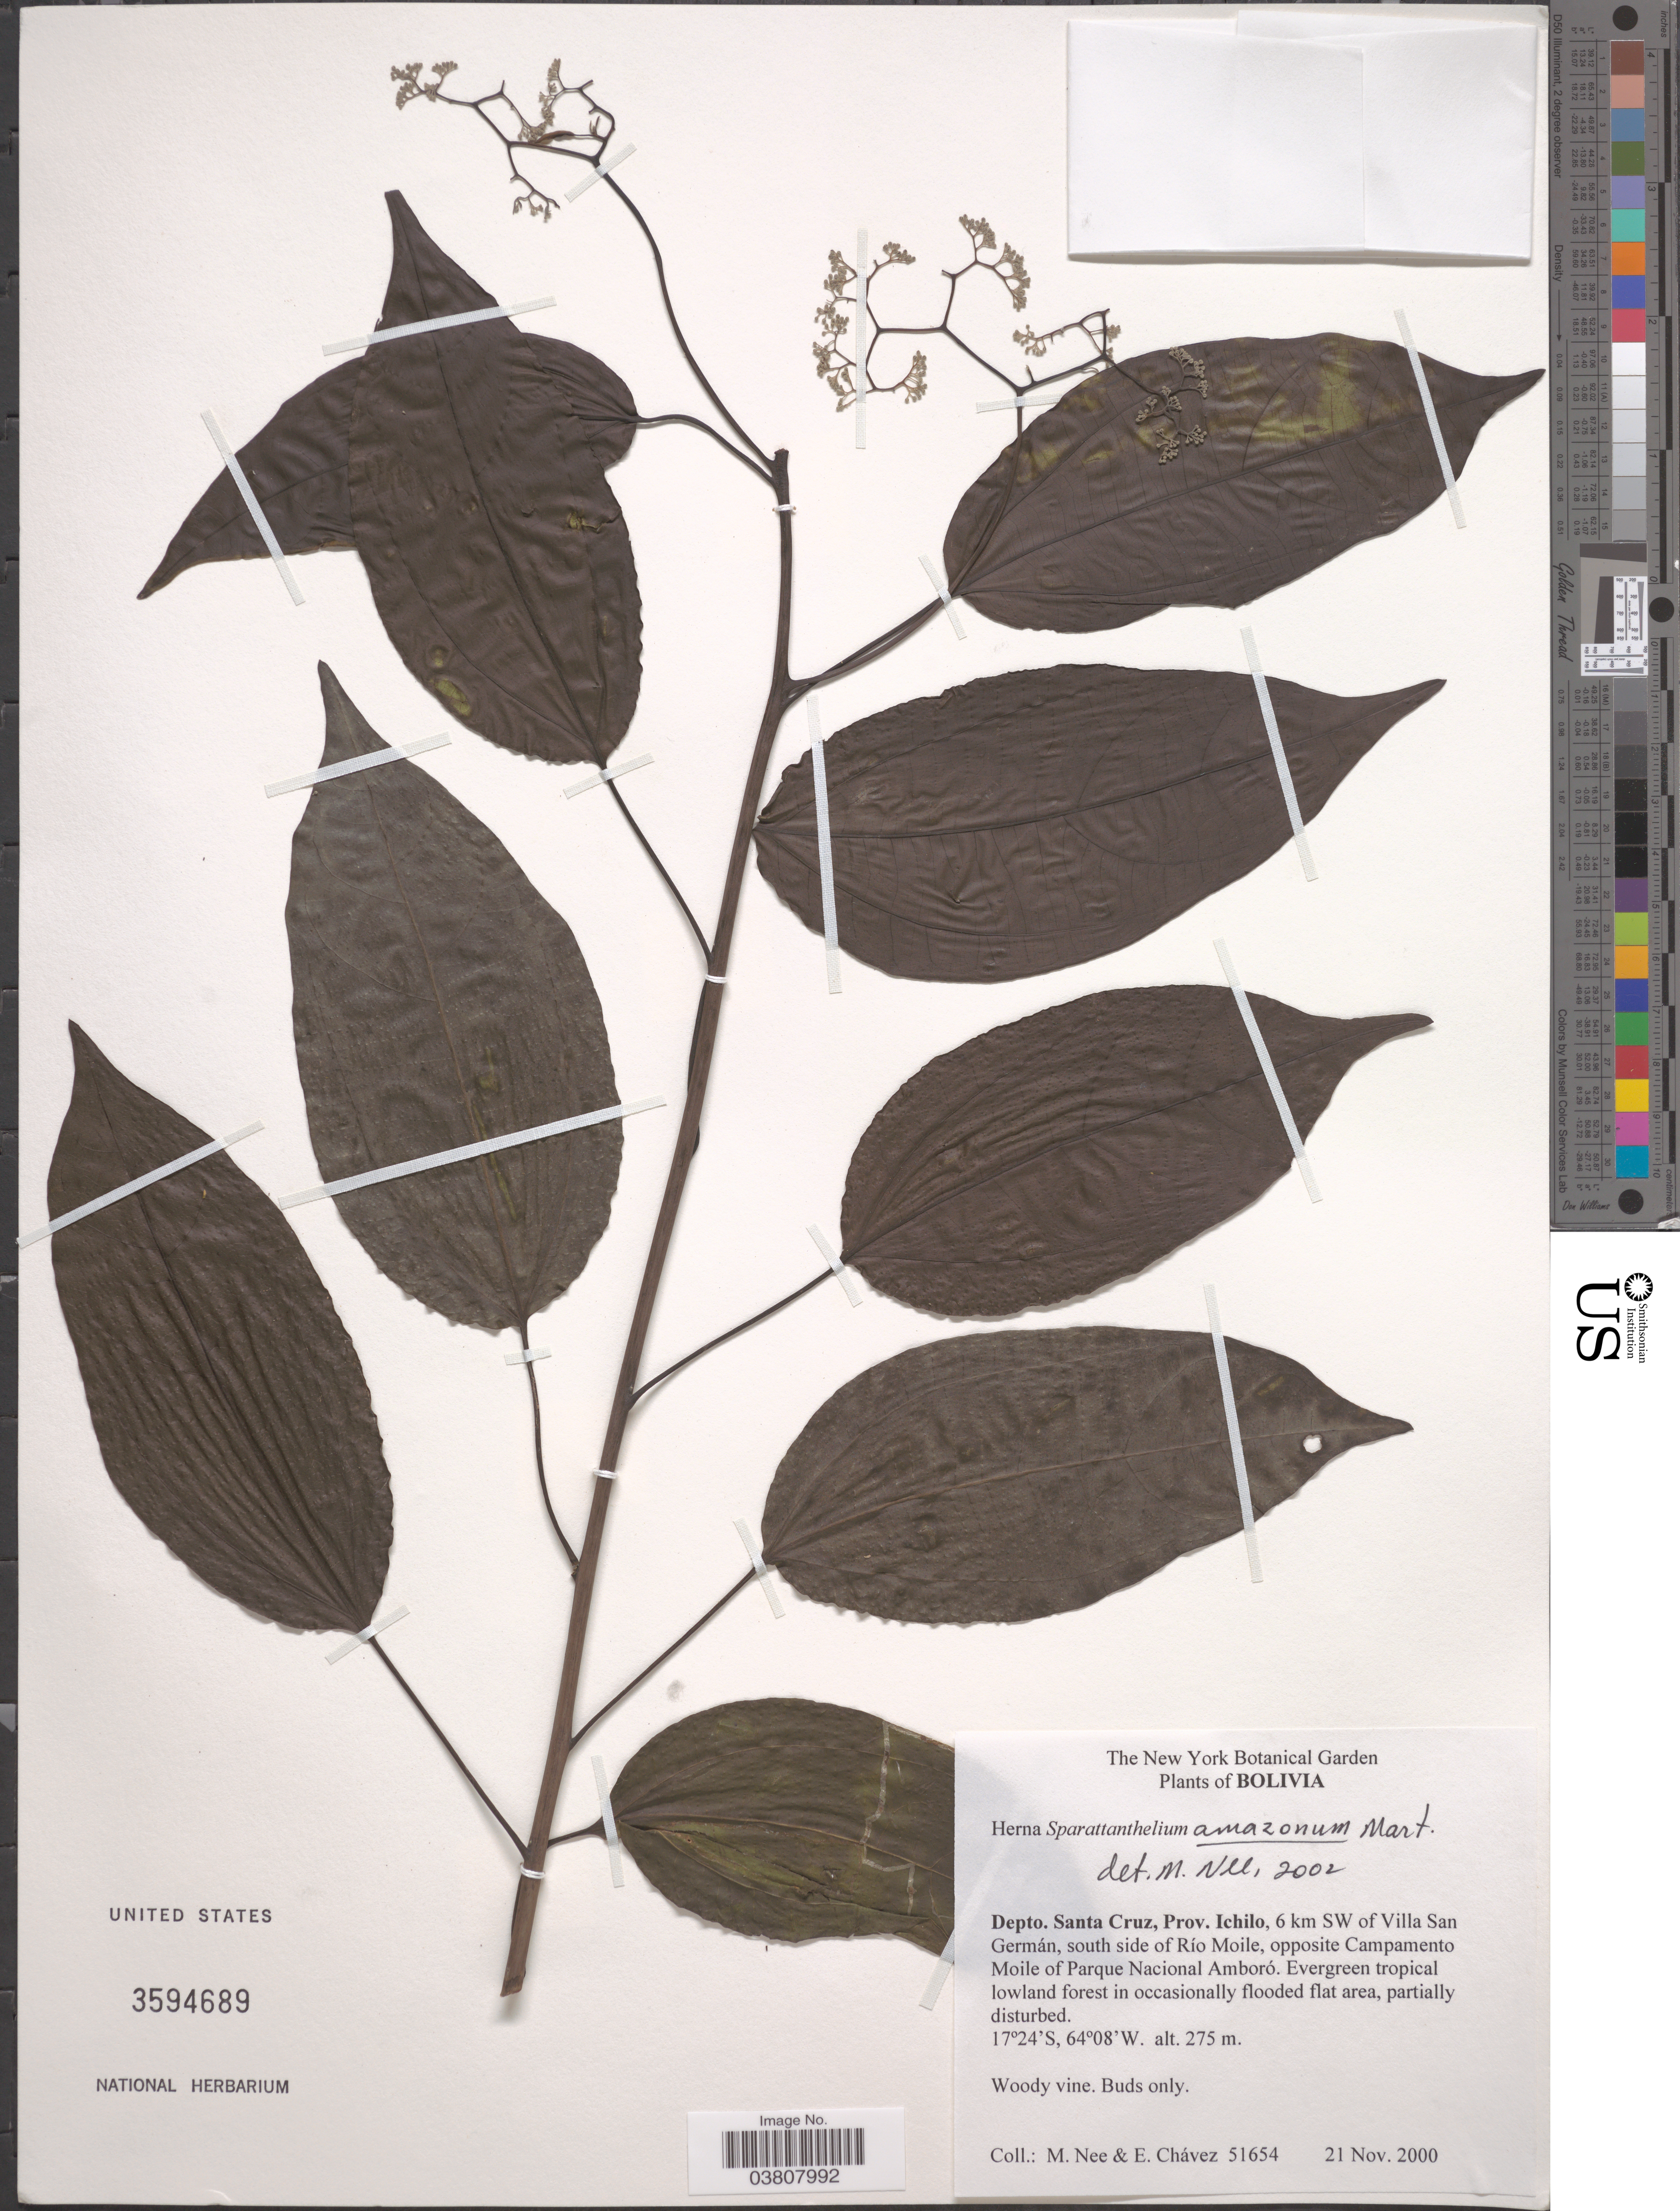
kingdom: Plantae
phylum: Tracheophyta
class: Magnoliopsida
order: Laurales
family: Hernandiaceae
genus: Sparattanthelium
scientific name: Sparattanthelium amazonum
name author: Mart.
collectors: M. Nee & E. Chávez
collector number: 51654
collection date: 2000-11-21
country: Bolivia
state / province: Santa Cruz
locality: Depto. Santa Cruz, Prov. Ichilo, 6 km SW of Villa San Germán, south side of Río Moile, opposite Campamento Moile of Parque Nacional Amboró.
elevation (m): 275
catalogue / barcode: US 3594689